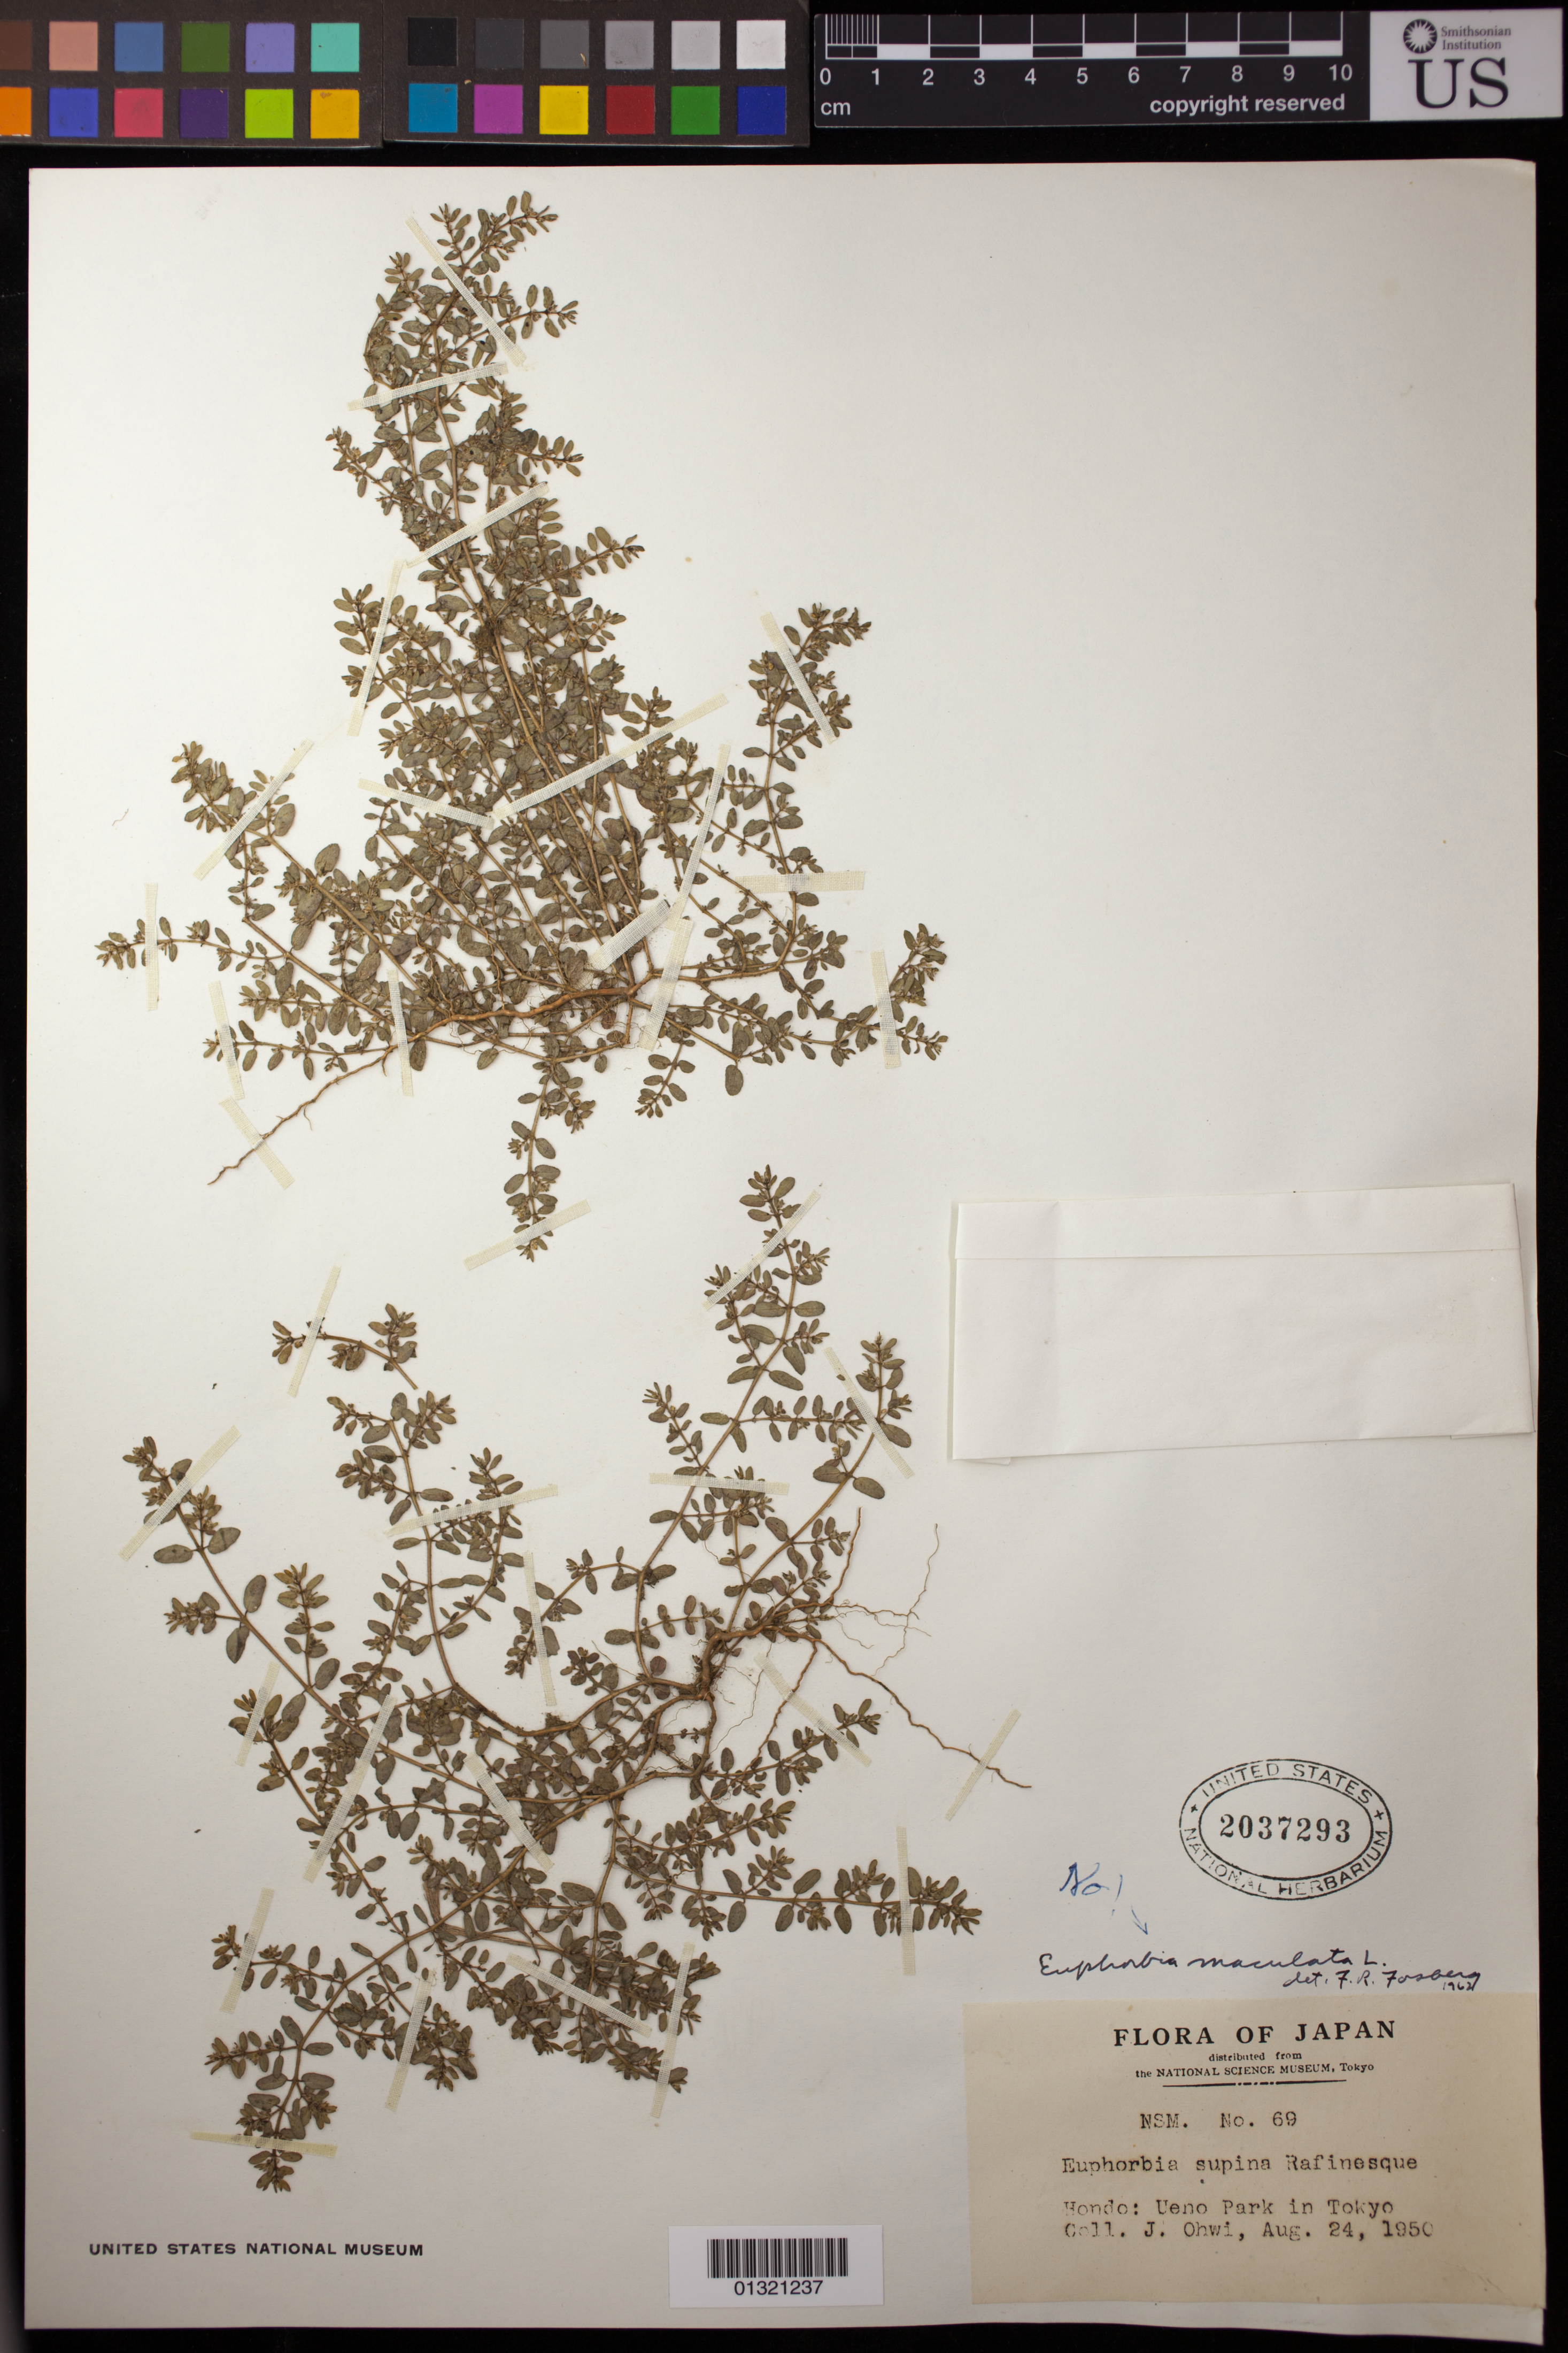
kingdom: Plantae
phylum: Tracheophyta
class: Magnoliopsida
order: Malpighiales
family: Euphorbiaceae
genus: Euphorbia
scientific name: Euphorbia sp.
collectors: J. Ohwi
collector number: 69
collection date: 1950-08-24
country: Japan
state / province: Tokyo, Federal City of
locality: Hondo: Ueno Park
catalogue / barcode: US 2037293